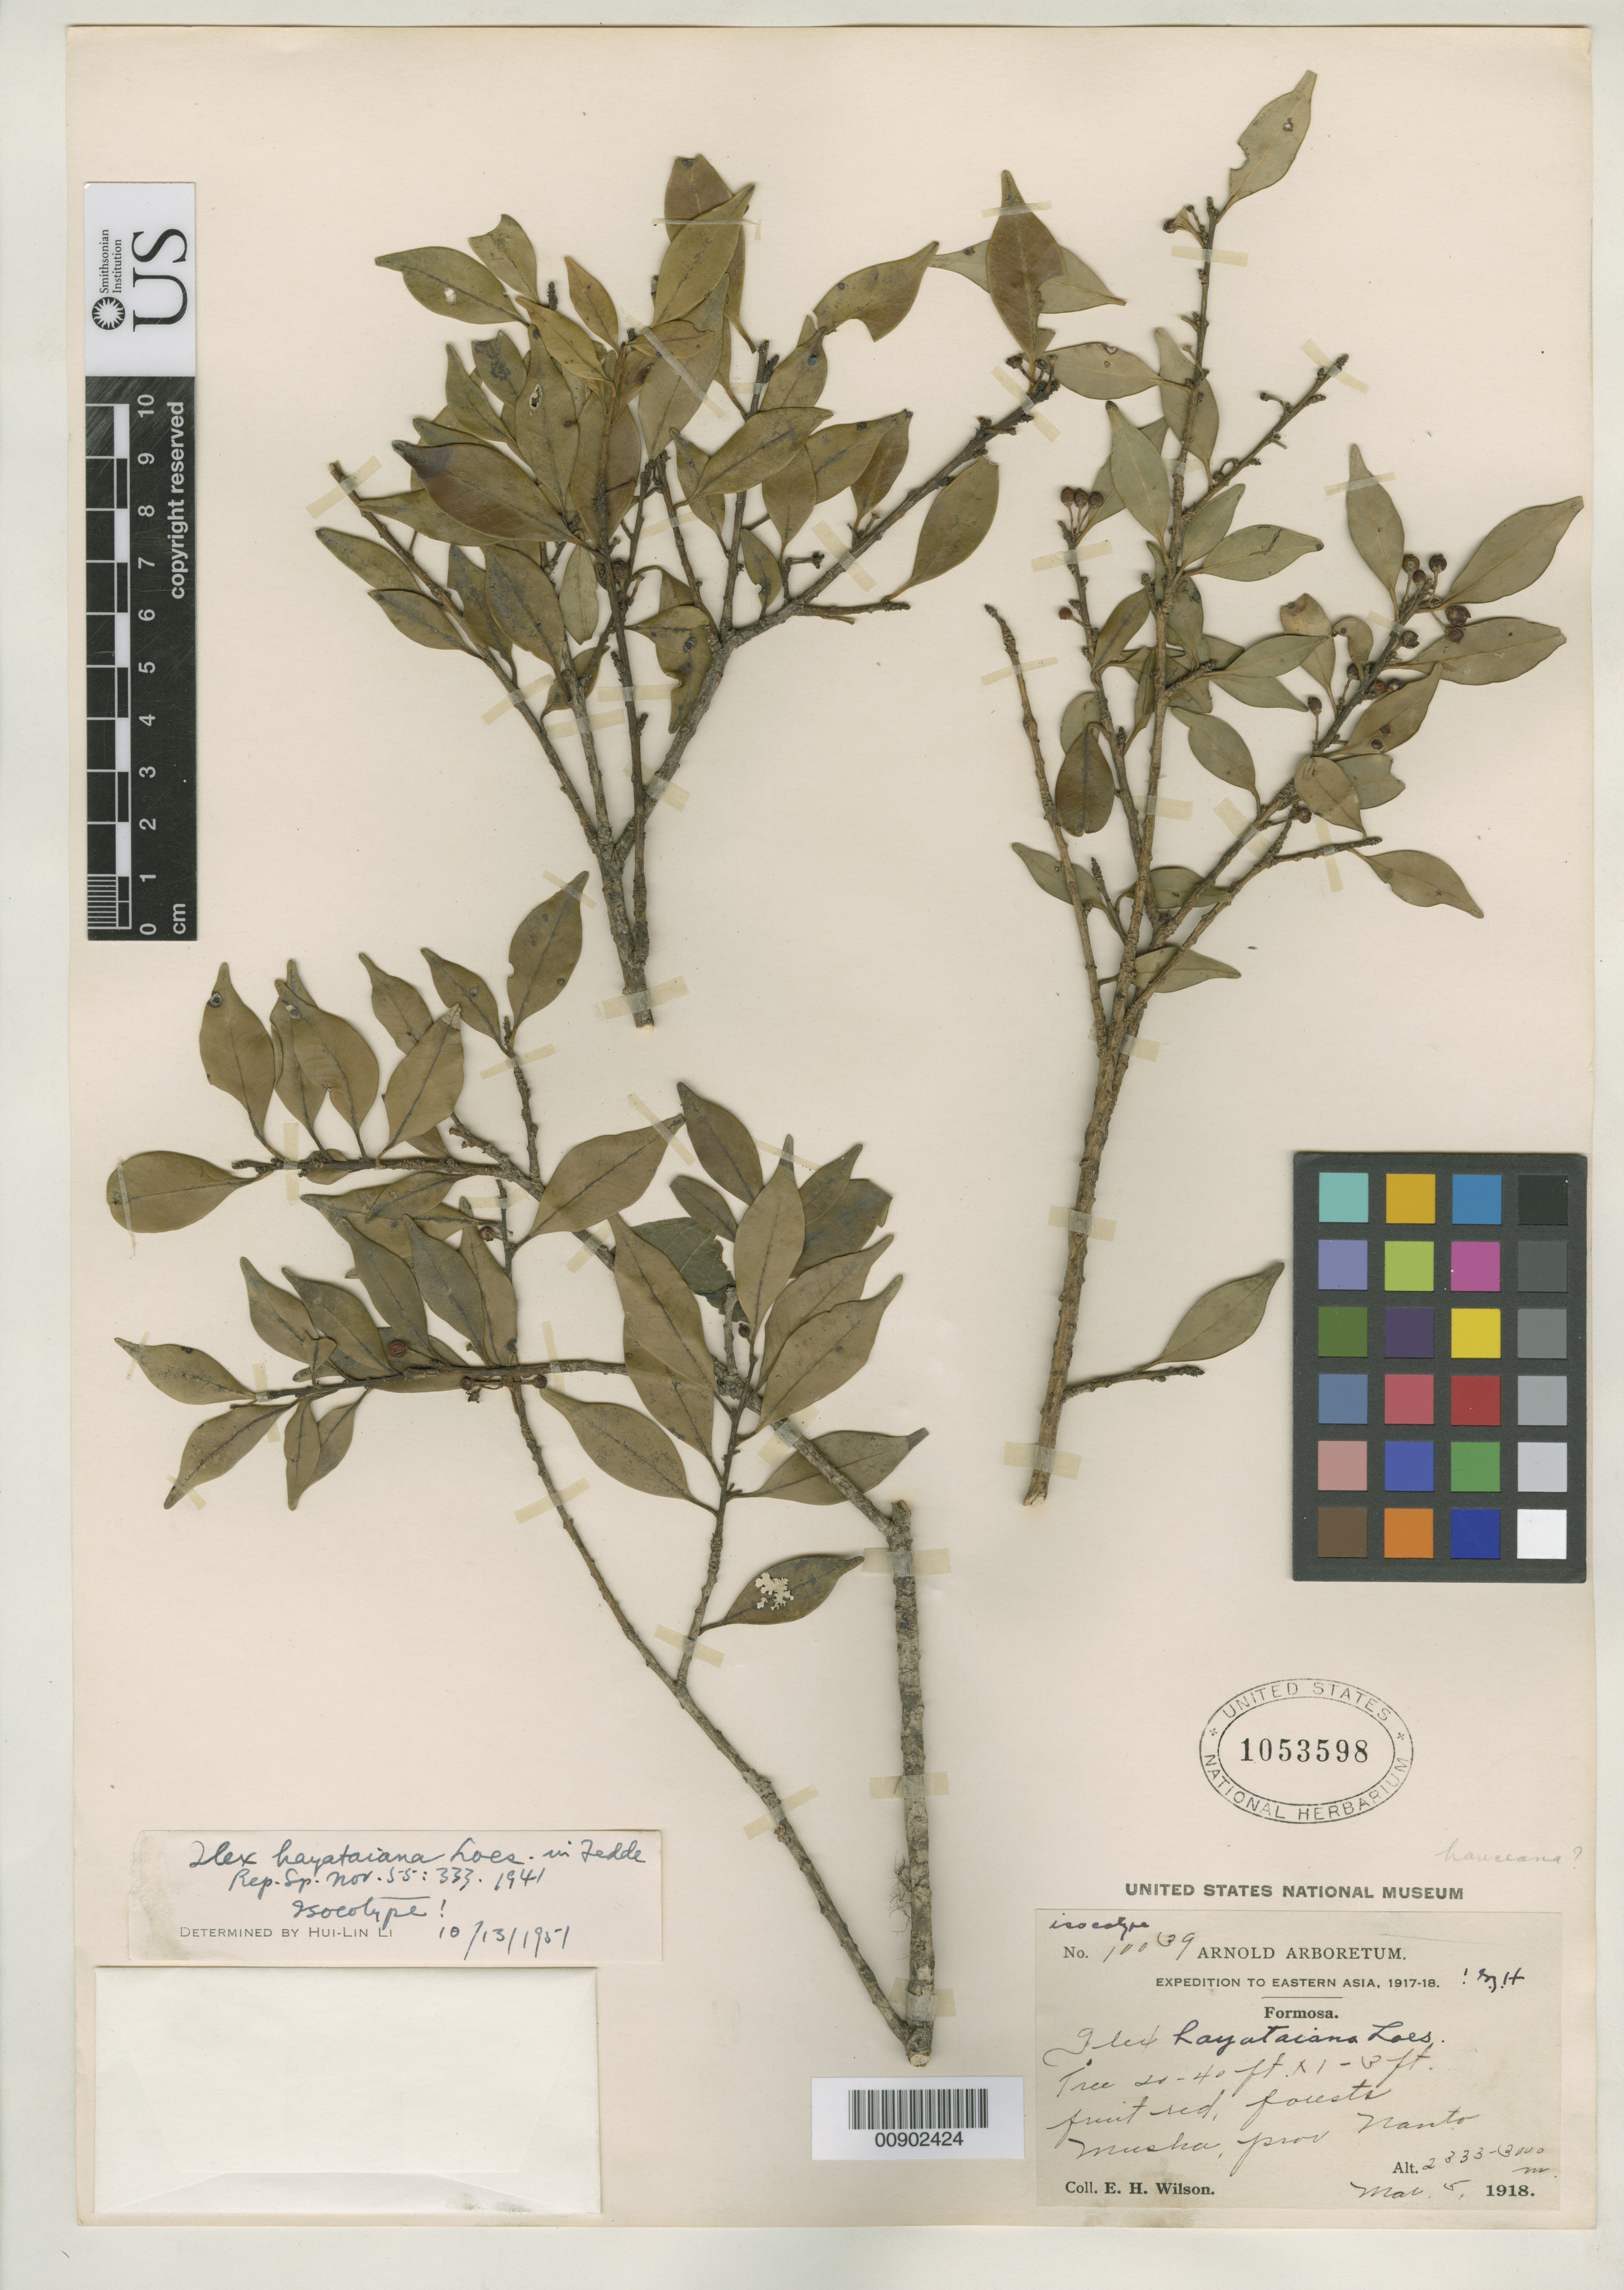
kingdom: Plantae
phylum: Tracheophyta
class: Magnoliopsida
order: Aquifoliales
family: Aquifoliaceae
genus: Ilex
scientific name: Ilex hayatana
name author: Loes.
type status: Syntype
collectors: E. H. Wilson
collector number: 10039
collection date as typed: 05 Mar 1918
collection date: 1918-02-05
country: Taiwan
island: Taiwan [Formosa]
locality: Formosa. Muska, prov. Nanto.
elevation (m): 2333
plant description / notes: Original spelling "hayataiana".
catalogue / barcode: US 1053598